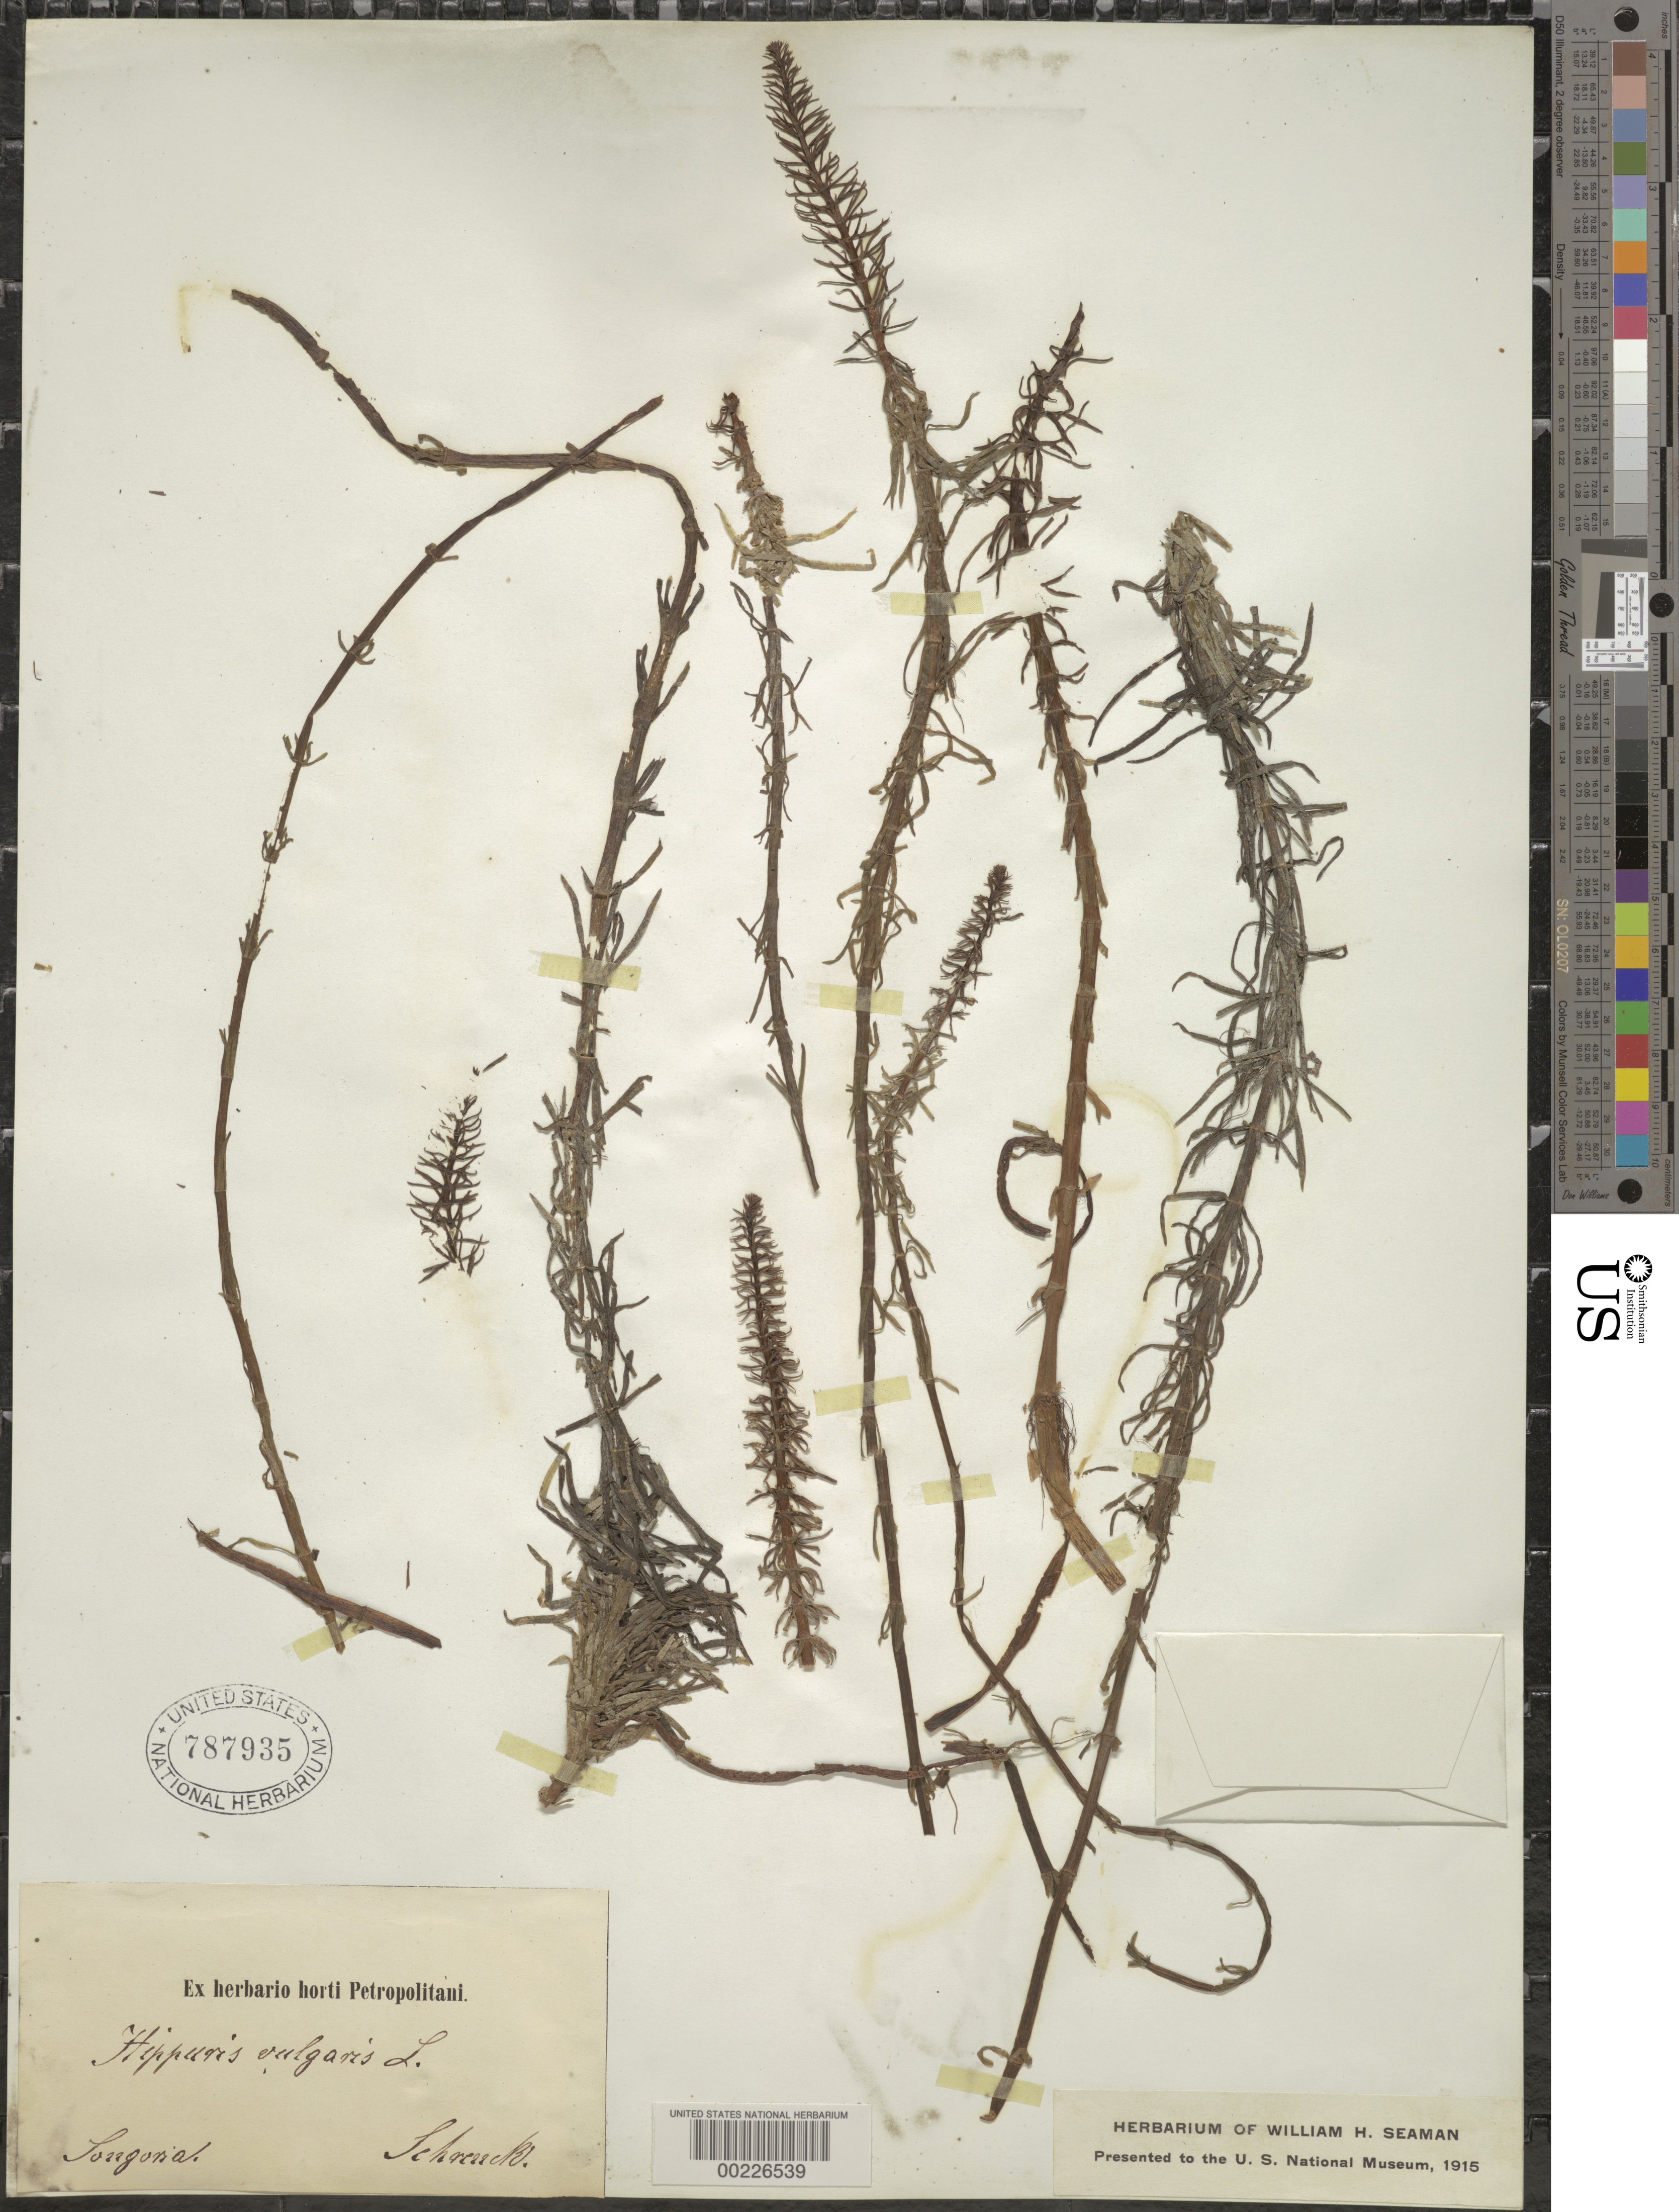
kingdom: Plantae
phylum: Tracheophyta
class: Magnoliopsida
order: Lamiales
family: Plantaginaceae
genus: Hippuris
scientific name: Hippuris vulgaris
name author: L.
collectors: Ex herb. Schimper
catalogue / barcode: US 787935